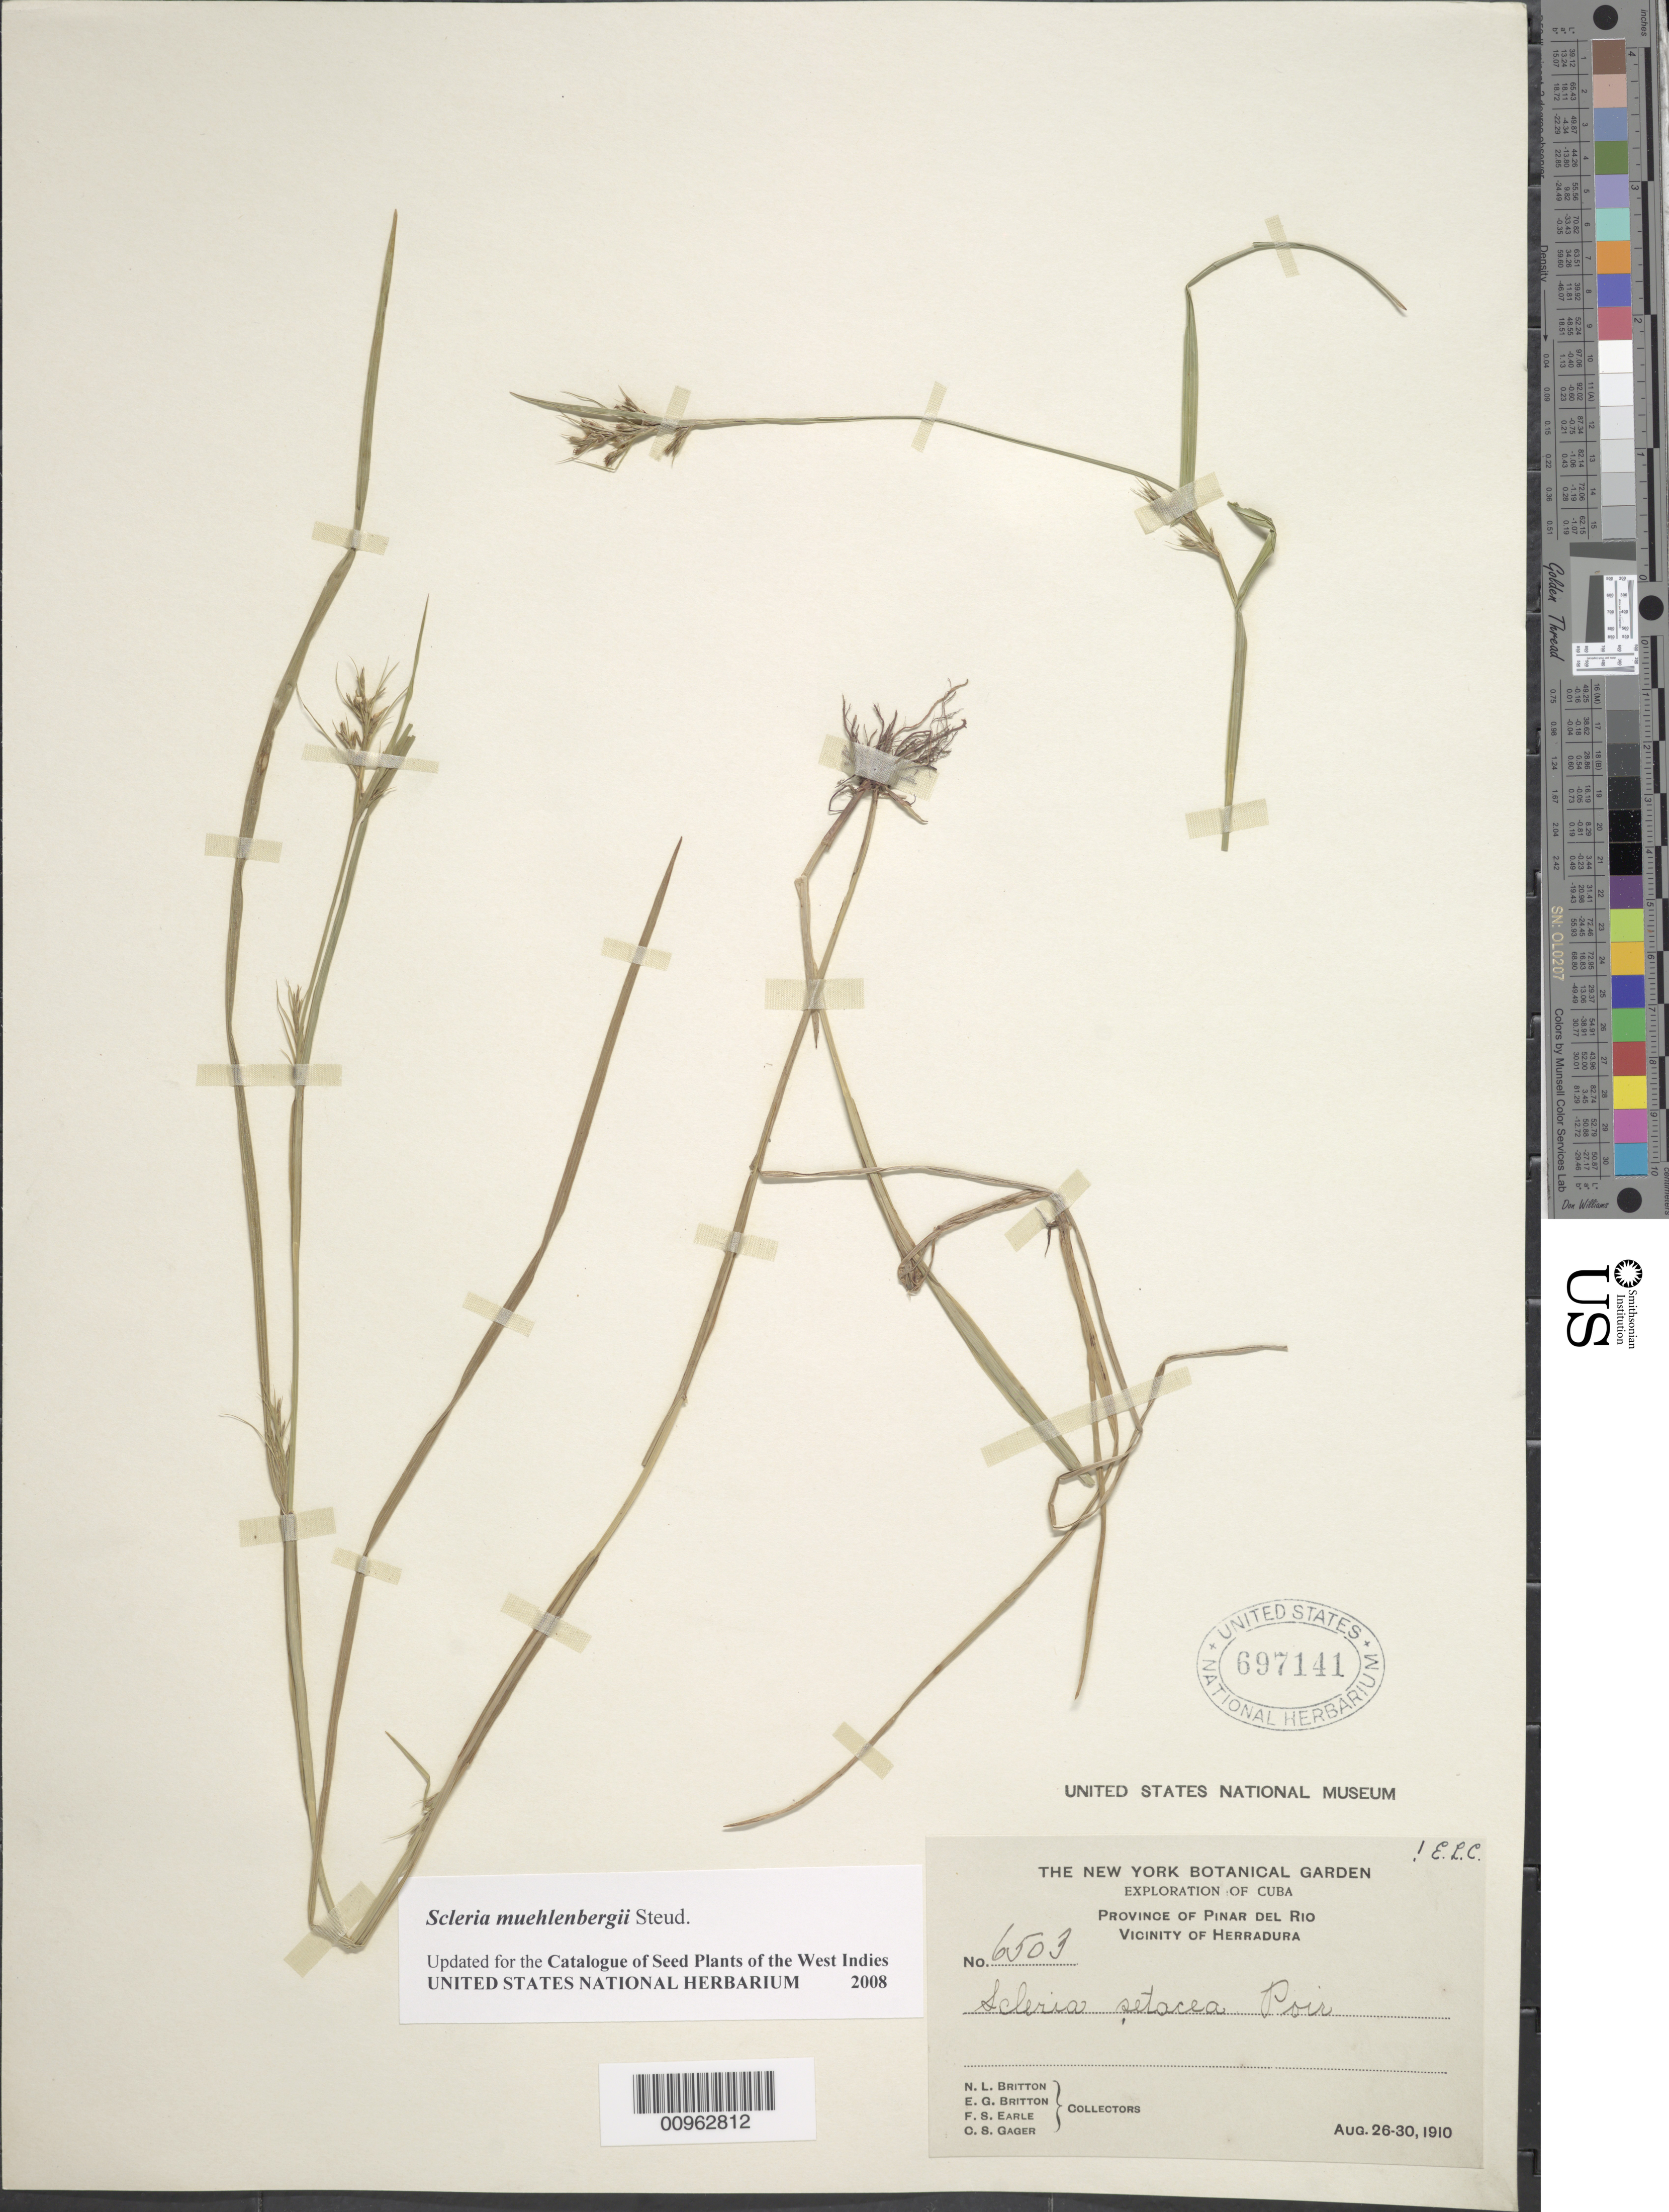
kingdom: Plantae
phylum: Tracheophyta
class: Liliopsida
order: Poales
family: Cyperaceae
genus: Scleria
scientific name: Scleria muehlenbergii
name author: Steud.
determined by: Strong, M. T., (US), Smithsonian Institution - National Museum of Natural History (UNITED STATES)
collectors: N. Britton, E. G. Britton, F. S. Earle & C. Gager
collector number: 6503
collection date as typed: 26 Aug 1910 to 30 Aug 1910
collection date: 1910-08-26/1910-08-30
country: Cuba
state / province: Pinar del Rio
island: Cuba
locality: Vicinity of Herradura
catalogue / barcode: US 697141